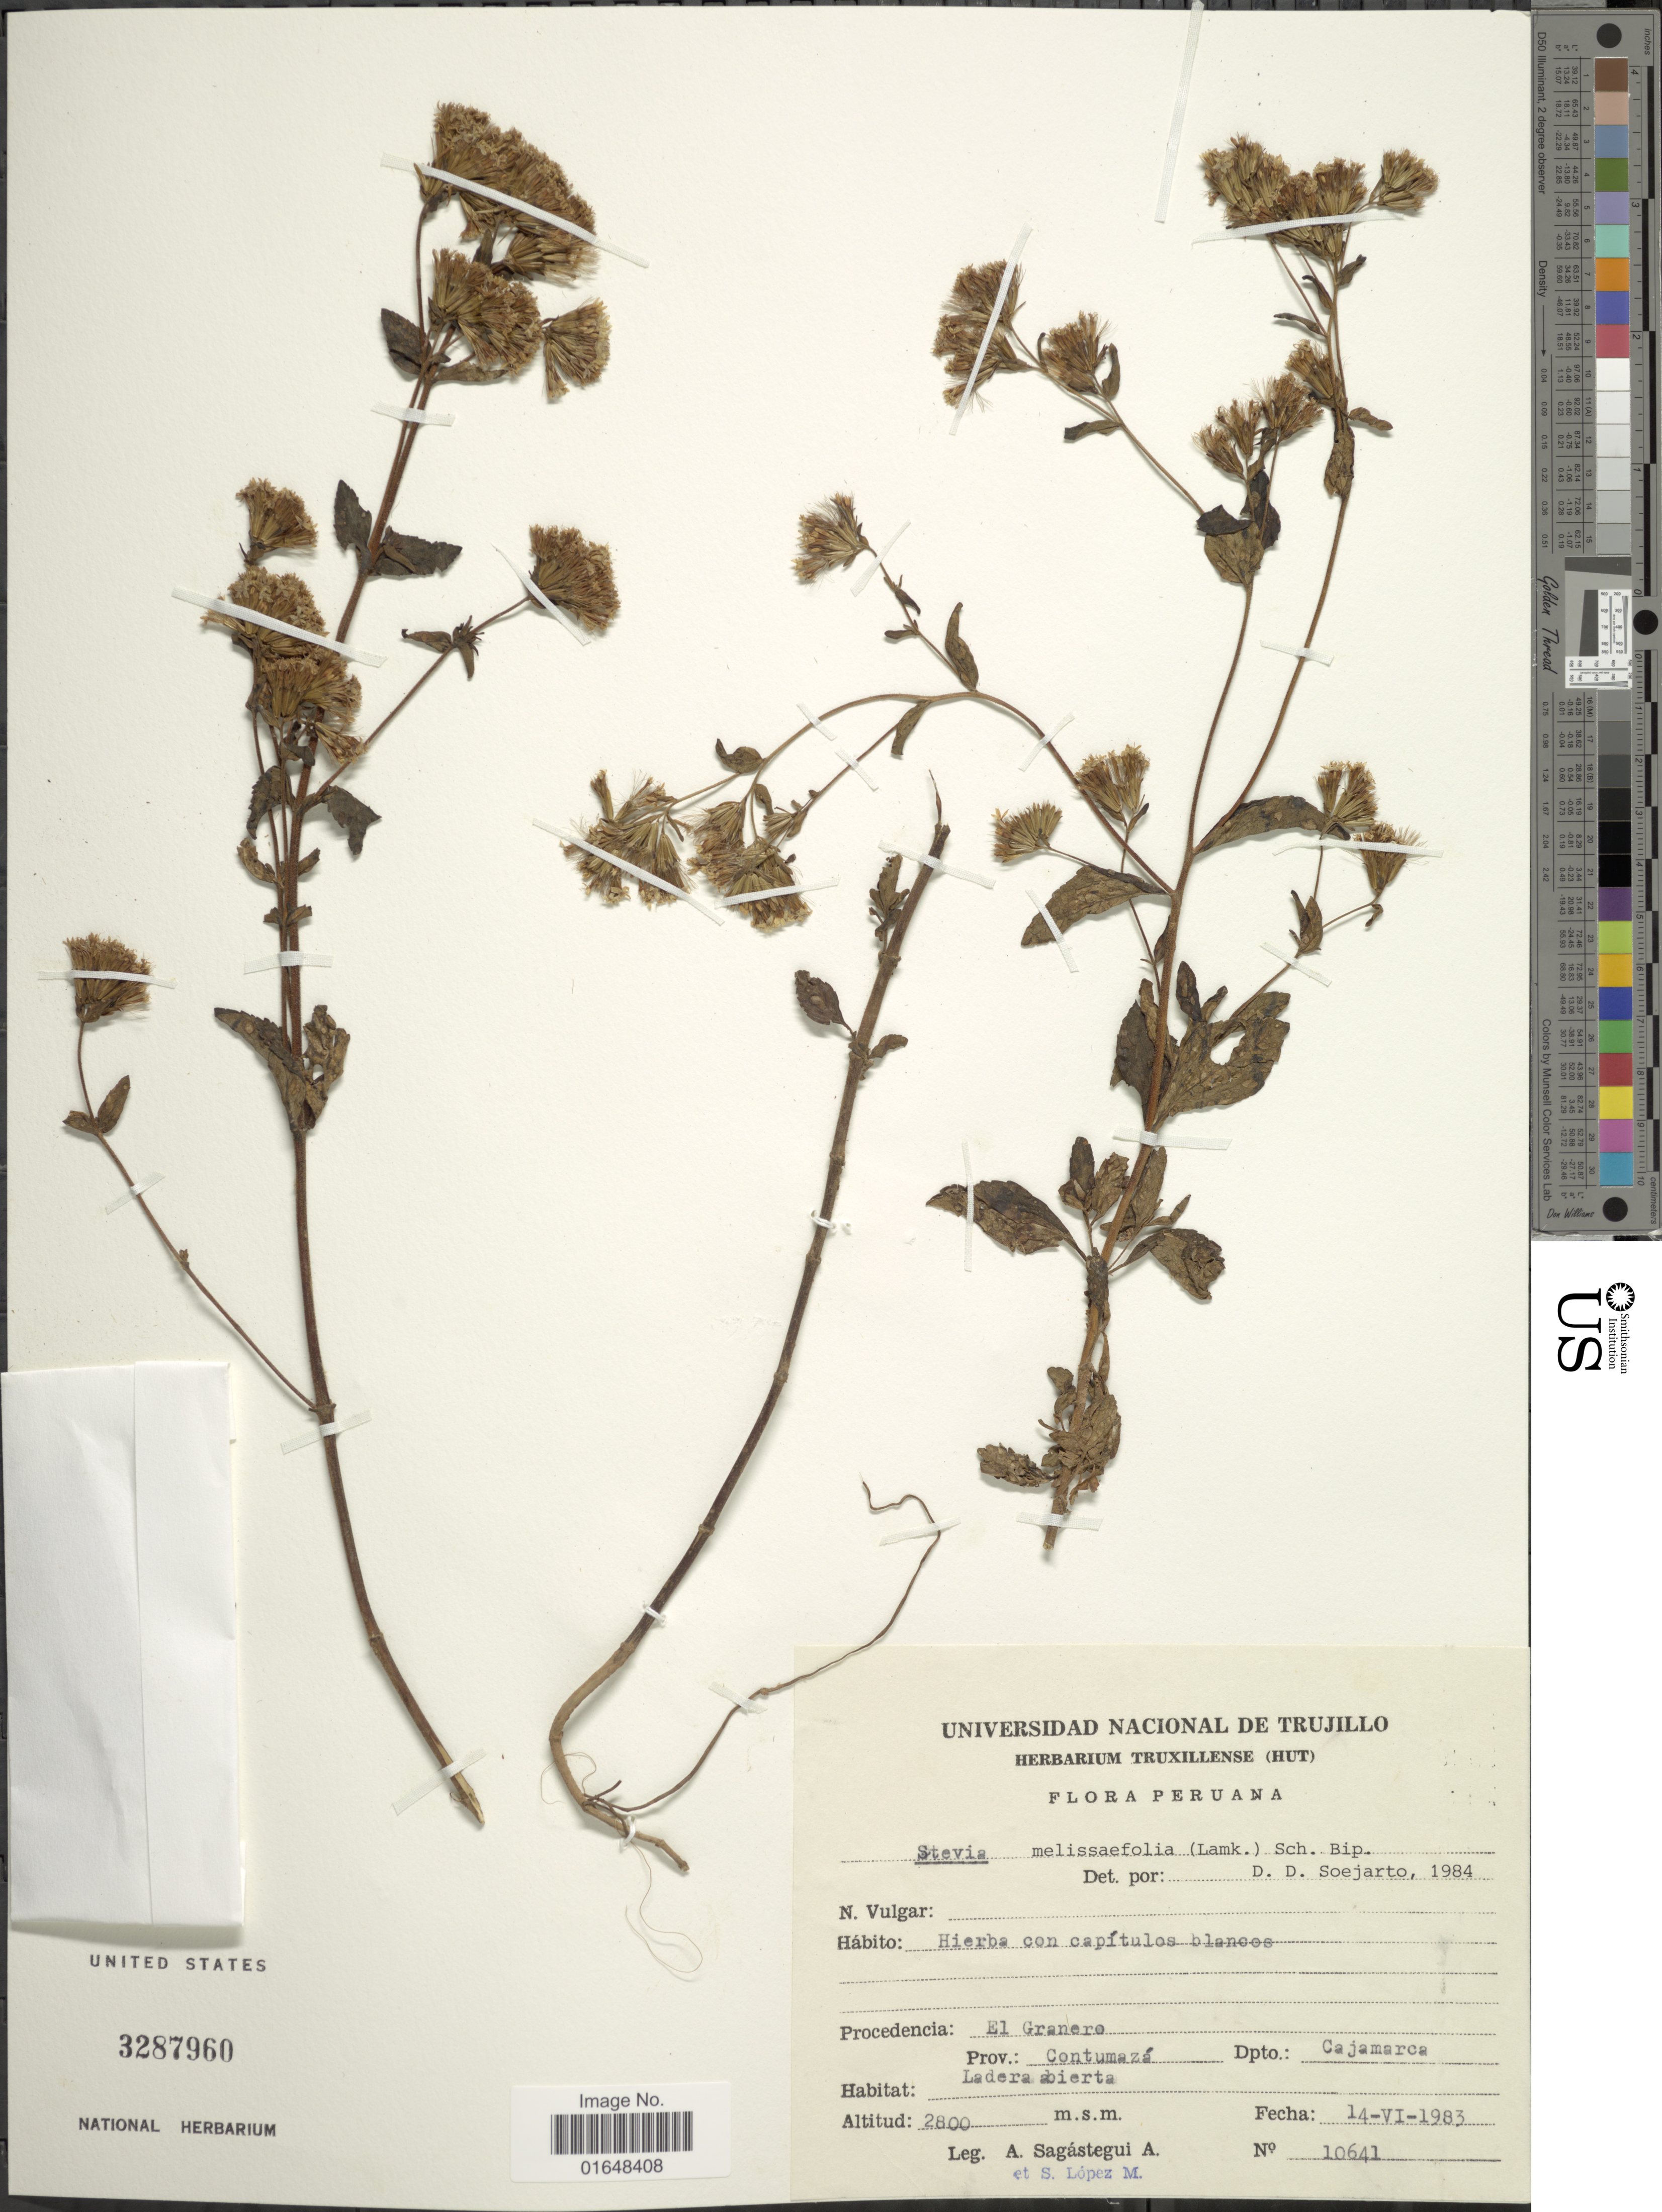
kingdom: Plantae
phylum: Tracheophyta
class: Magnoliopsida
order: Asterales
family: Asteraceae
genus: Stevia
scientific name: Stevia melissaefolia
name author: (Lam.) Sch. Bip. in Klotzsch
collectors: A. Sagástegui A. & S. Lopez M.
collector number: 10641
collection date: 1983-06-14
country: Peru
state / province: Cajamarca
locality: El Granero. Prov.: Contumazá. Dpto.: Cajamarca.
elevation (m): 2800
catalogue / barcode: US 3287960